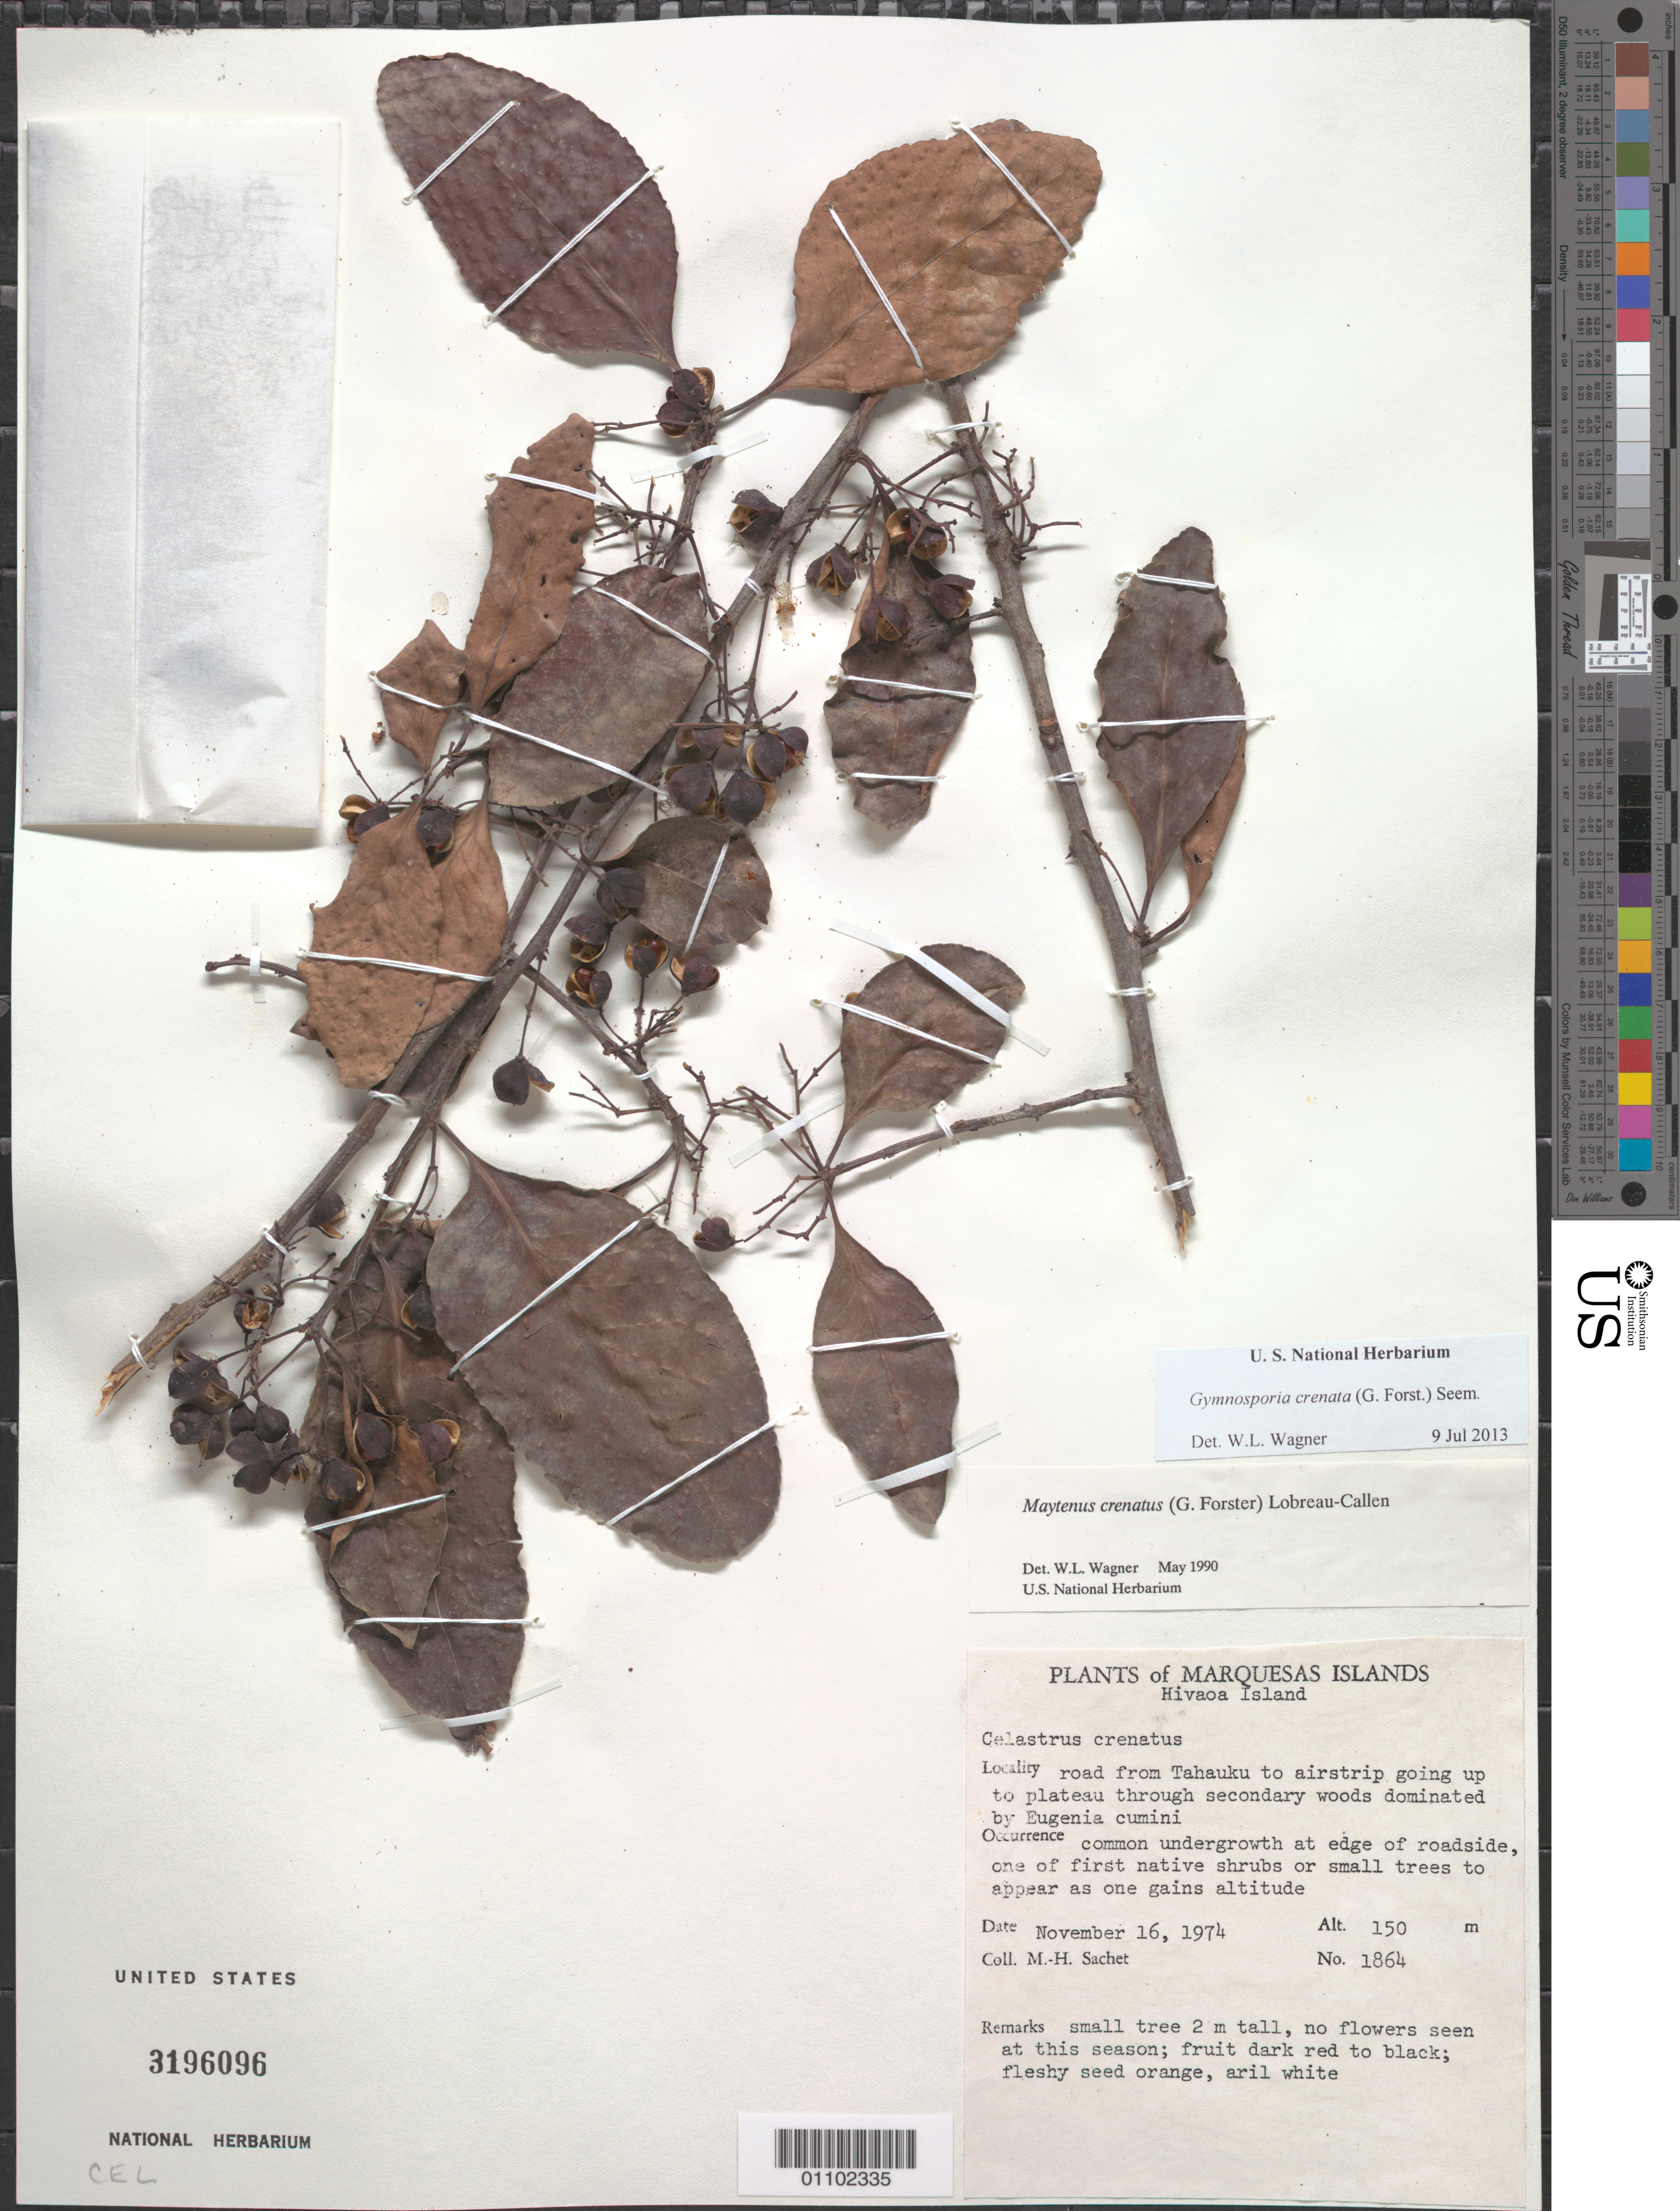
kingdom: Plantae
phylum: Tracheophyta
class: Magnoliopsida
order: Celastrales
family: Celastraceae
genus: Gymnosporia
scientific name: Gymnosporia crenata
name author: (G. Forst.) Seem.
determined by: Wagner, W. L., (BOT), Smithsonian Institution - National Museum of Natural History (UNITED STATES)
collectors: M.-H. Sachet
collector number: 1864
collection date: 1974-11-16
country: French Polynesia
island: Hiva Oa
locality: road from Tahauku to airstrip going up to plateau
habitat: At edge of roadside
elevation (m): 150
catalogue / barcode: US 3196096